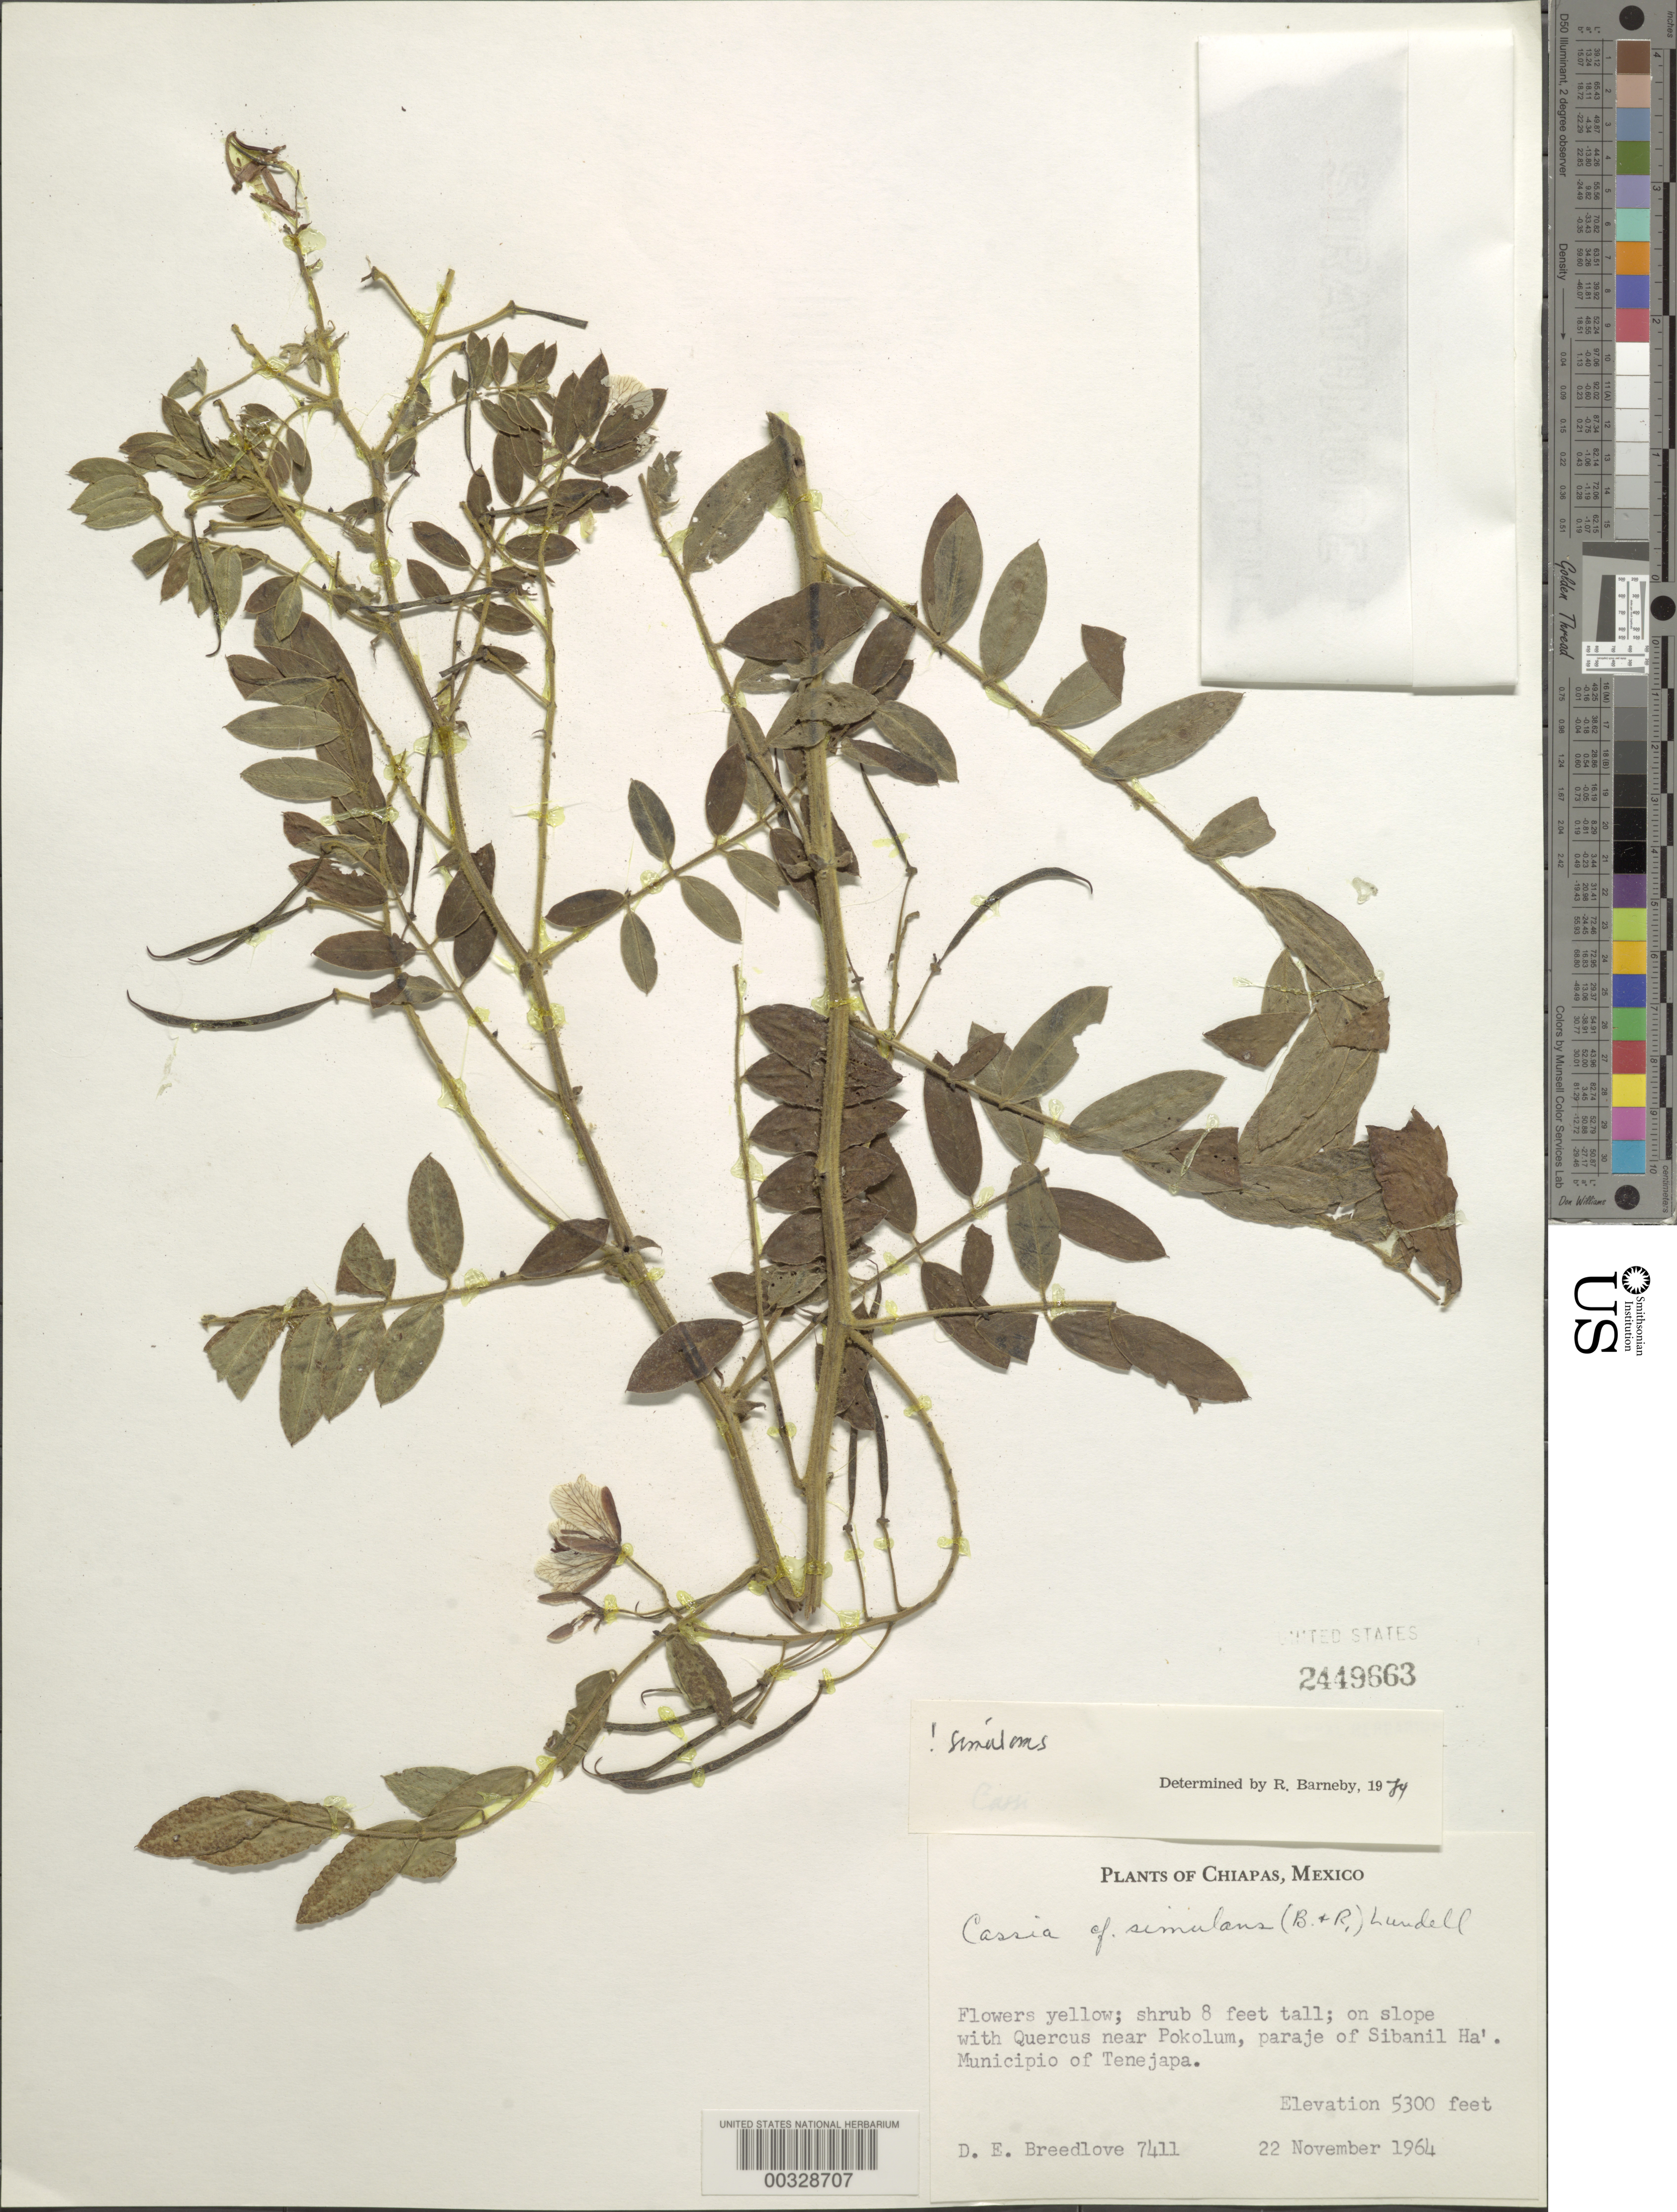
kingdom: Plantae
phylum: Tracheophyta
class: Magnoliopsida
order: Fabales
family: Fabaceae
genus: Senna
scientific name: Senna foetidissima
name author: (Ruiz & Pav. ex G. Don) H.S. Irwin & Barneby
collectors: D. E. Breedlove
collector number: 7411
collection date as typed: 22 Nov 1964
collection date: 1964-11-22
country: Mexico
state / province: Chiapas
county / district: Tenejapa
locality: Near Pokolum, paraje of Sibanil ha'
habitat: Slope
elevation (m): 1615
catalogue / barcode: US 2449663